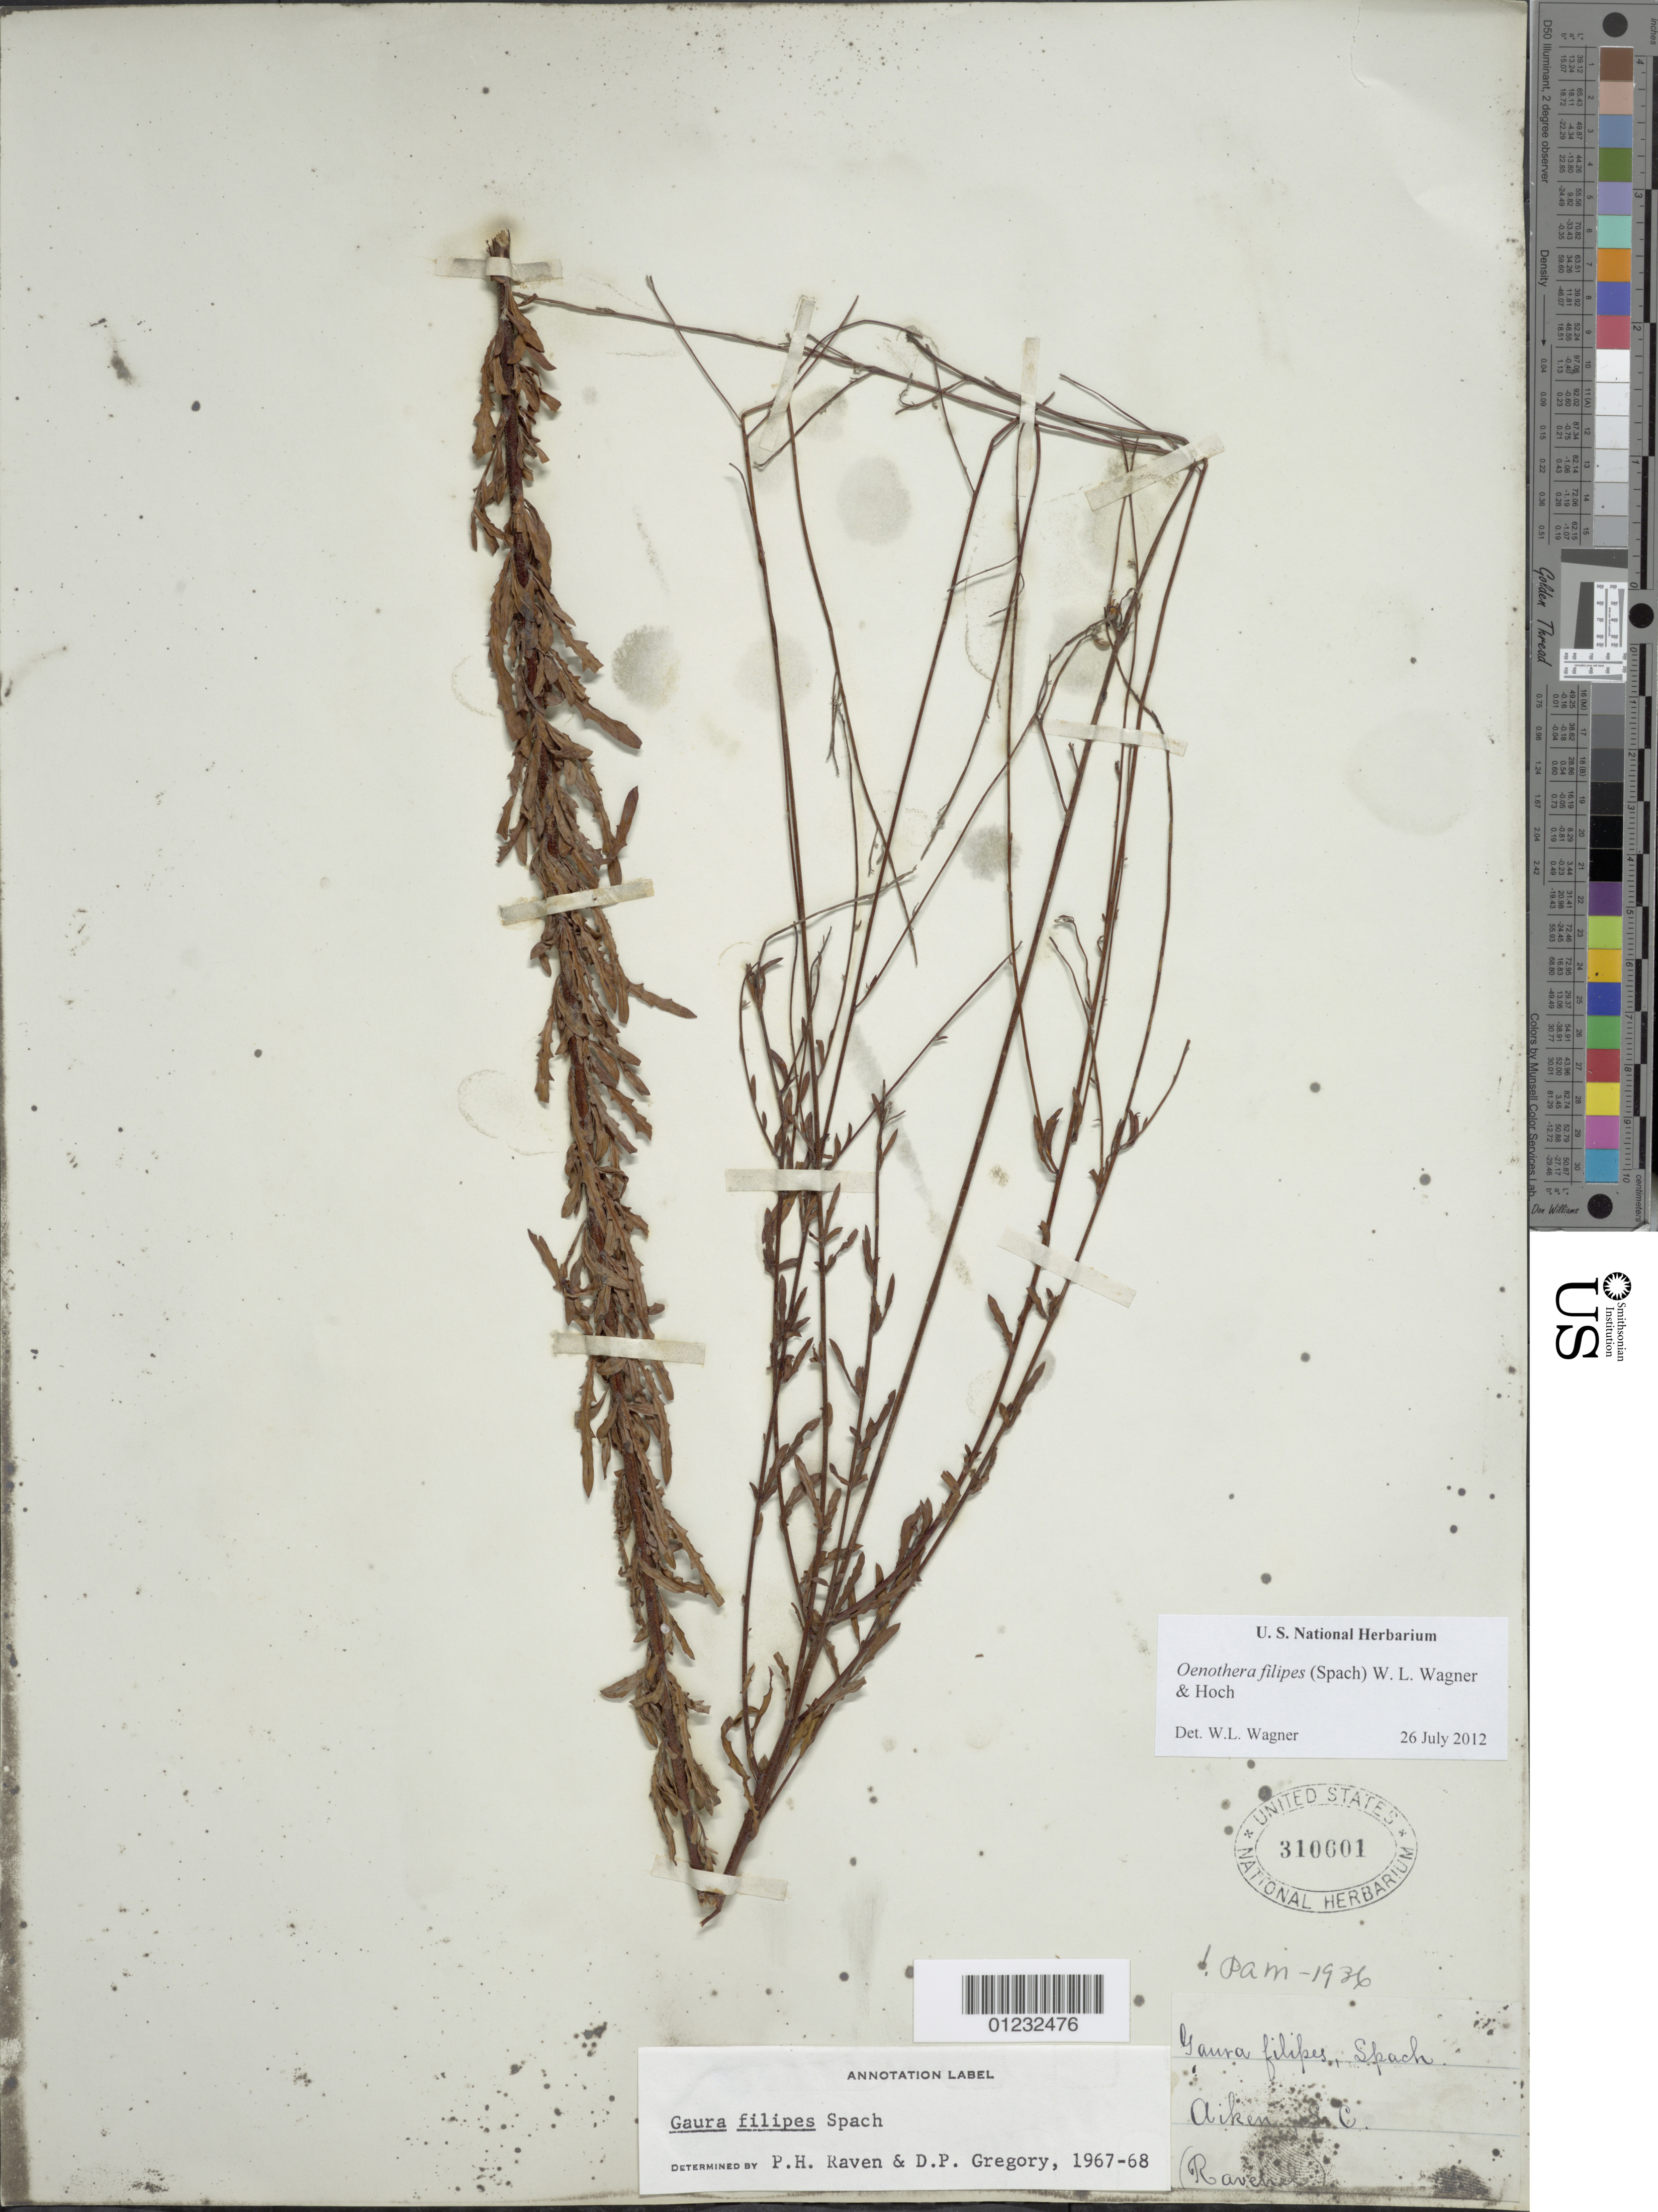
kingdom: Plantae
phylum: Tracheophyta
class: Magnoliopsida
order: Myrtales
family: Onagraceae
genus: Oenothera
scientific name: Oenothera filipes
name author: (Spach) W.L. Wagner & Hoch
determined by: Wagner, W. L., (BOT), Smithsonian Institution - National Museum of Natural History (UNITED STATES)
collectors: H. Ravenel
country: United States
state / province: South Carolina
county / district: Aiken County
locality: Aiken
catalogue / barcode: US 310601